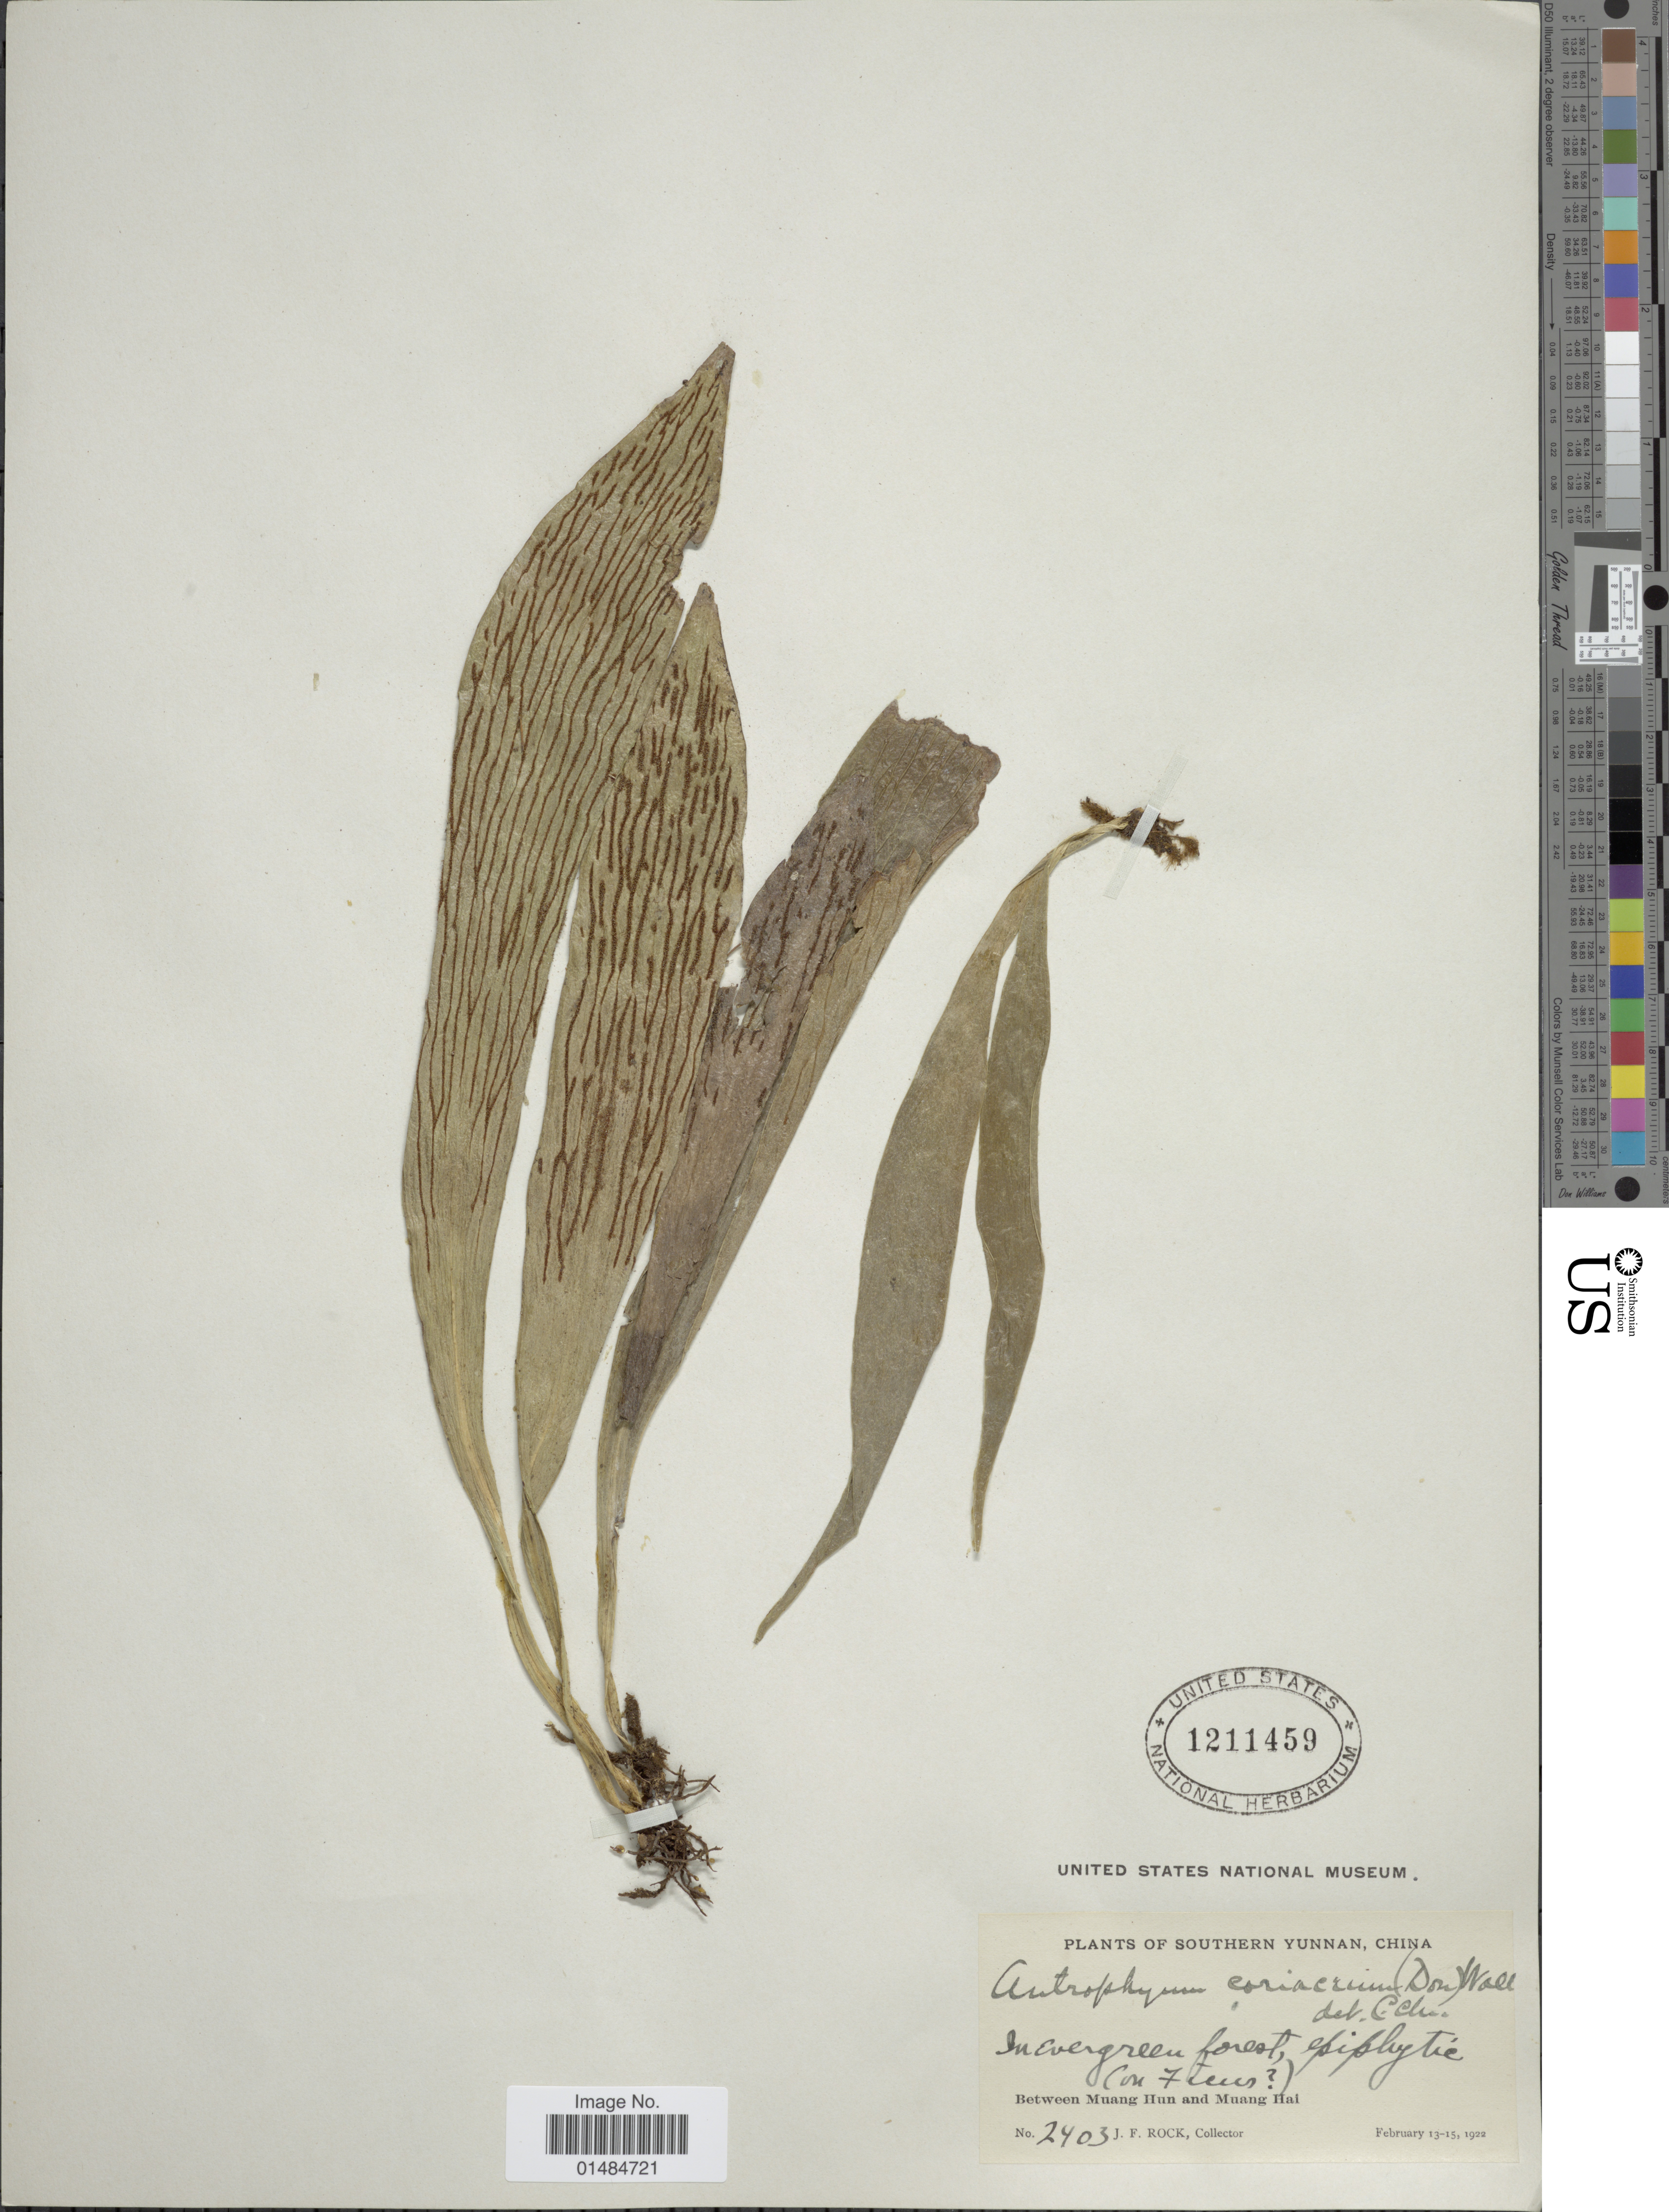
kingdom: Plantae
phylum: Tracheophyta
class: Polypodiopsida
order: Polypodiales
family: Pteridaceae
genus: Antrophyum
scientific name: Antrophyum coriaceum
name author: (D. Don) Wall. ex T. Moore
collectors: J. Rock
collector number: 2403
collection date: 1922-02-13/1922-02-15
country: China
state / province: Yunnan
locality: Between Muang Hun and Muang Hai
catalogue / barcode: US 1211459